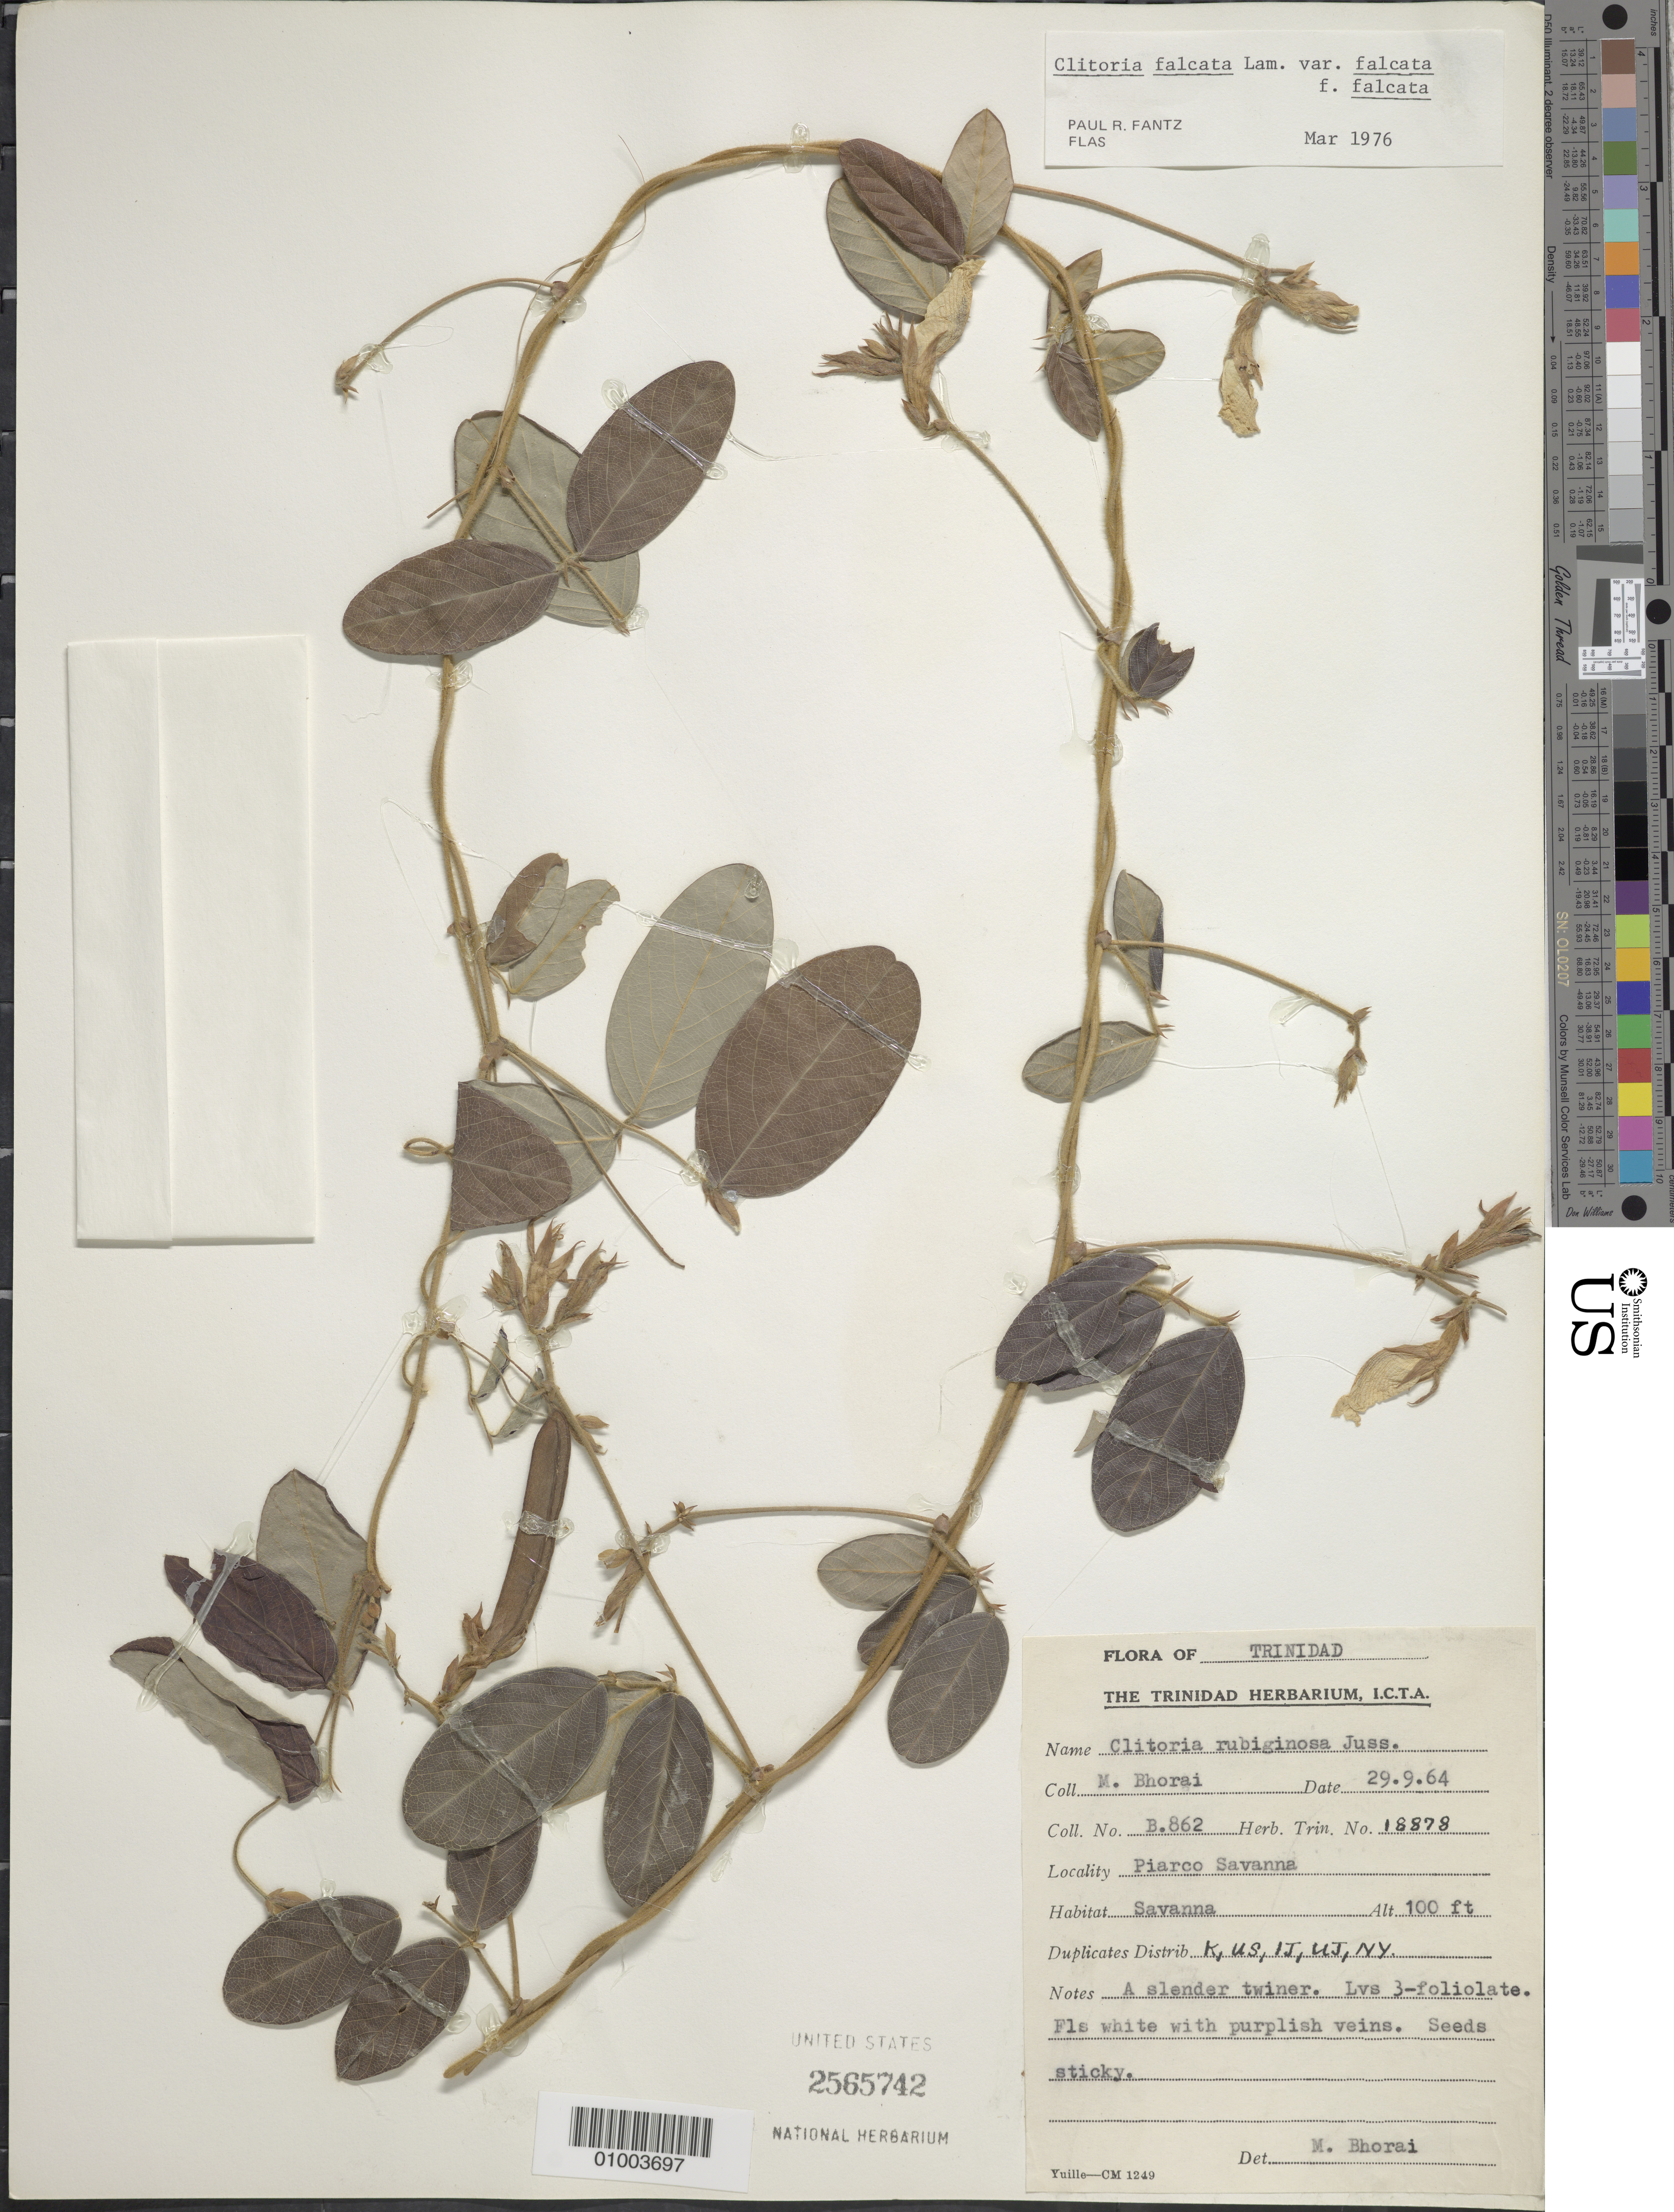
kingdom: Plantae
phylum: Tracheophyta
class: Magnoliopsida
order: Fabales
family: Fabaceae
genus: Clitoria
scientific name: Clitoria falcata var. falcata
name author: Lam.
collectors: M. Bhorai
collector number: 862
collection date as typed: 29 Sep 1964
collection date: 1964-09-29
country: Trinidad and Tobago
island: Trinidad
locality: Piarco savanna. A slender twiner. Leaves 3-foliolate. Flowers white with purplish veins. Seeds sticky.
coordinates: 0 N, 0 E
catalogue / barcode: US 2565742